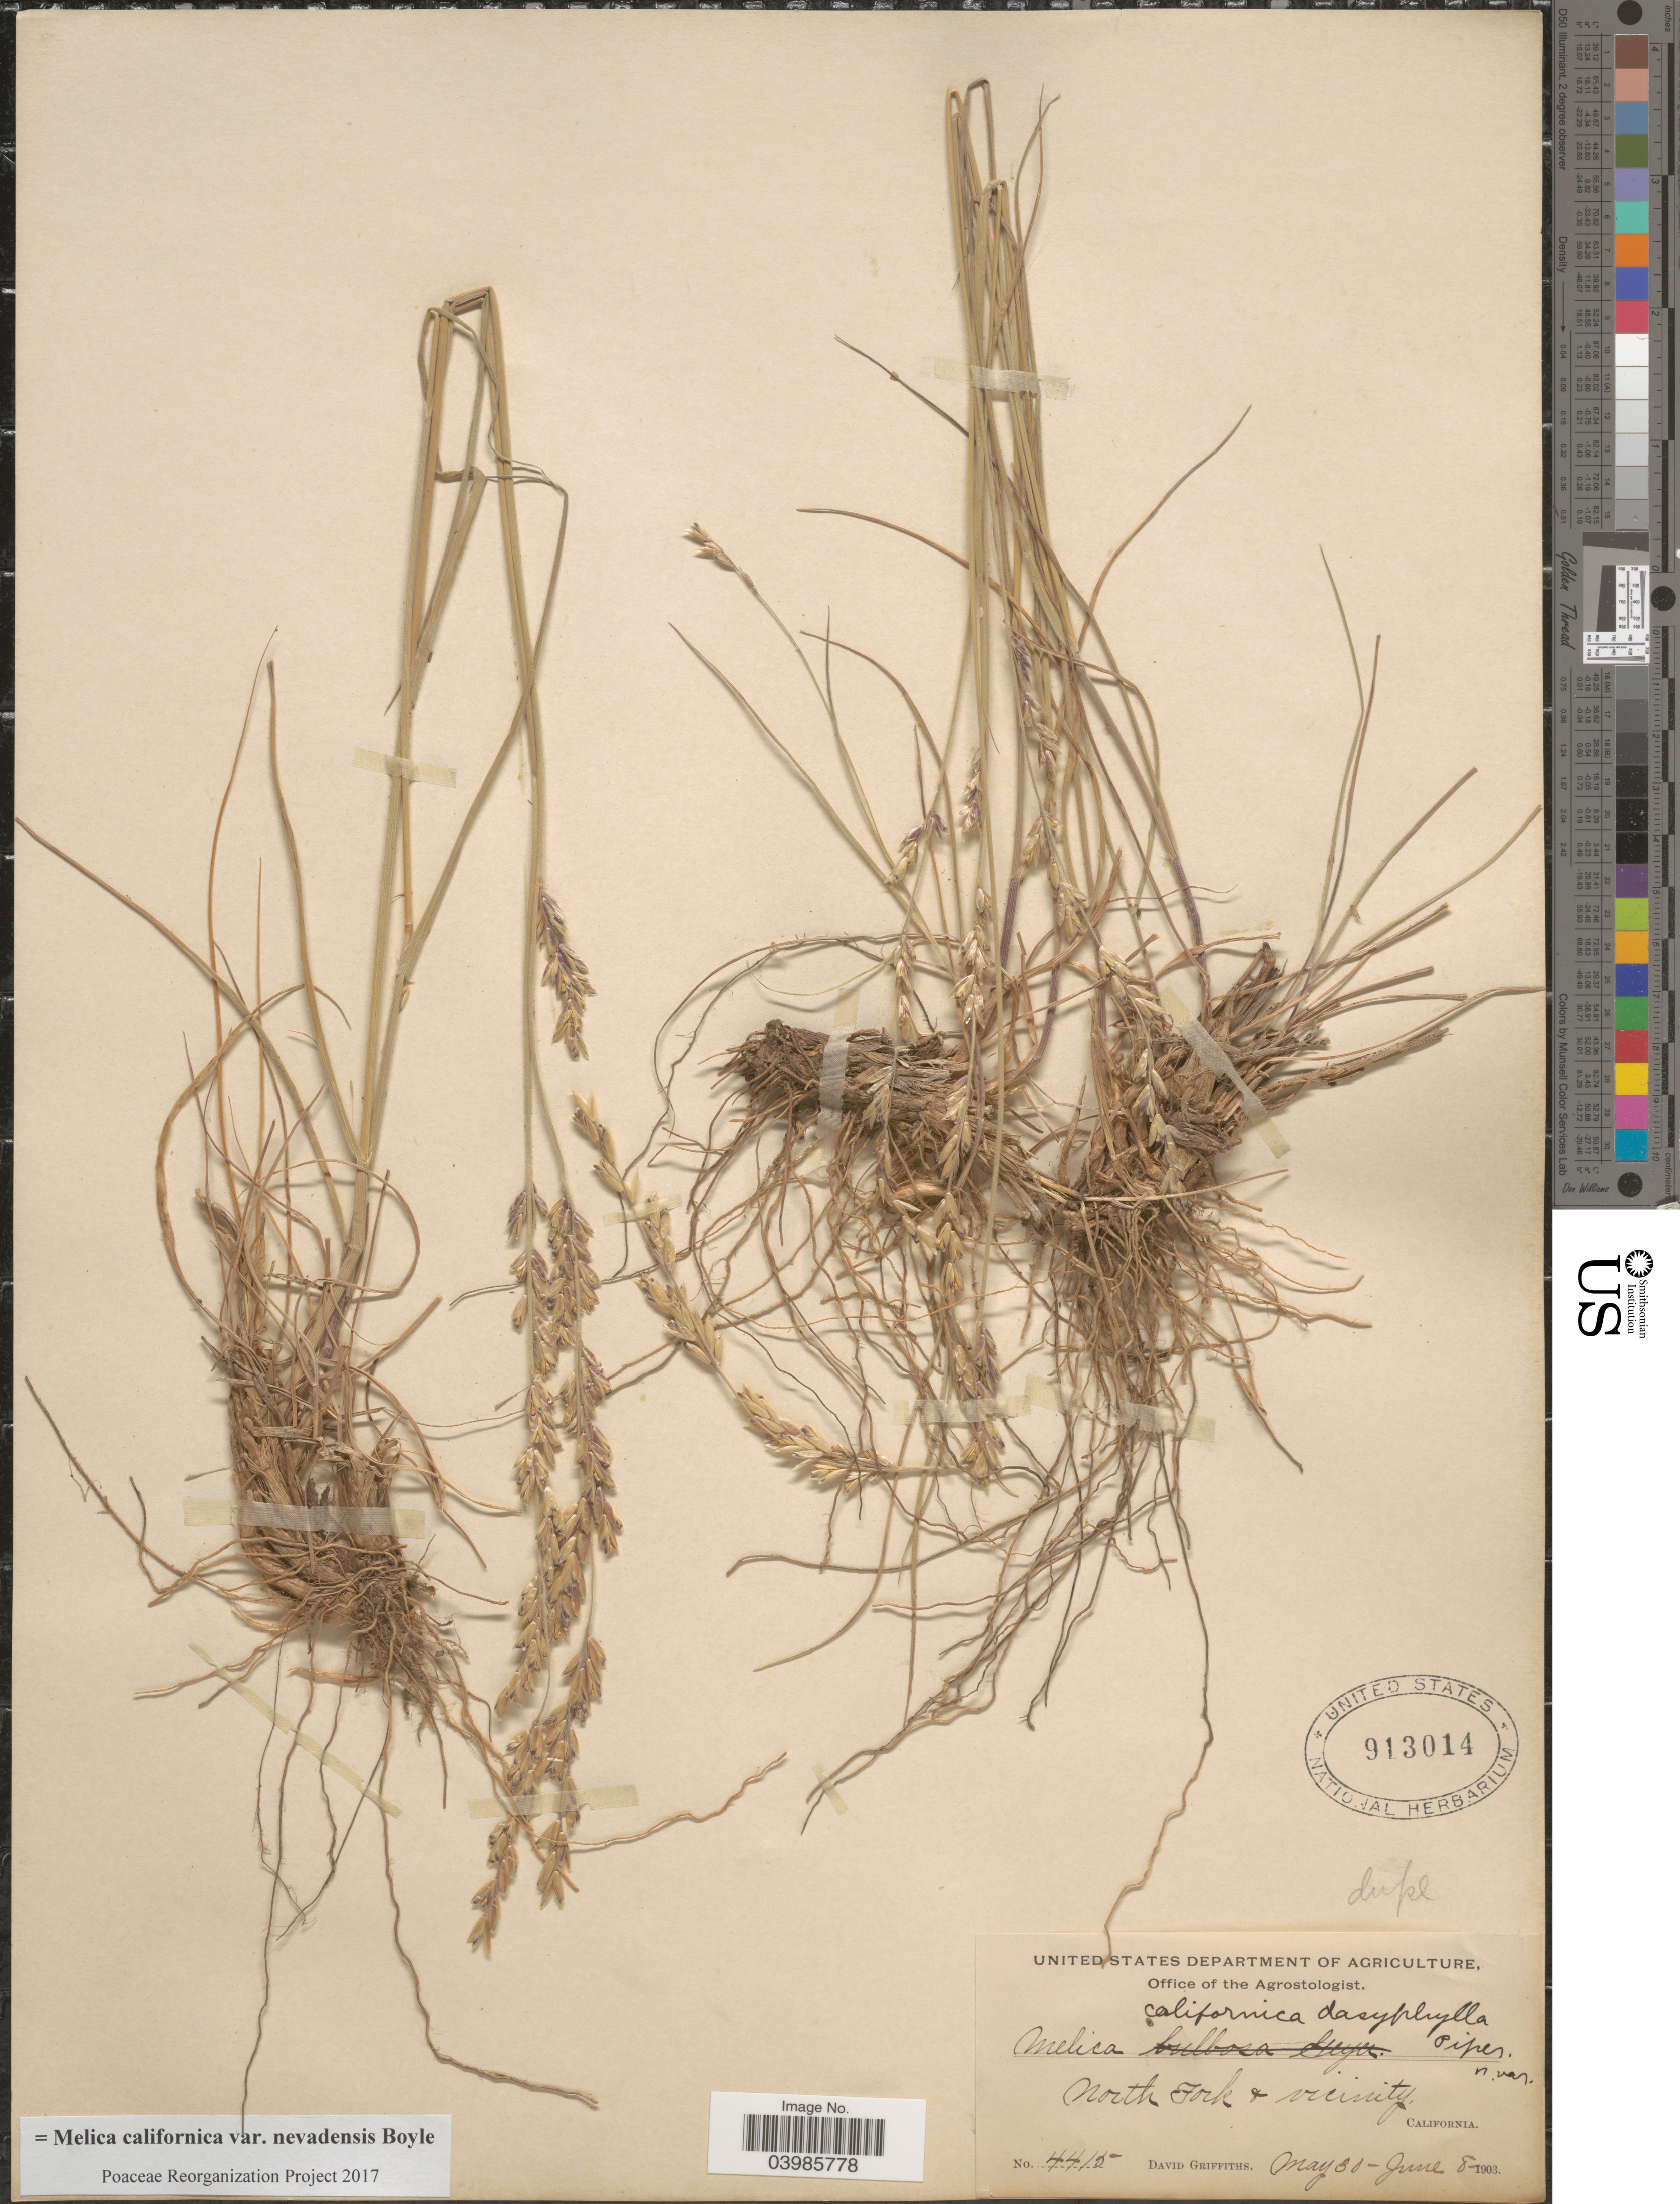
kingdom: Plantae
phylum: Tracheophyta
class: Liliopsida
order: Poales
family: Poaceae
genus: Melica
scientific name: Melica californica var. nevadensis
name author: Boyle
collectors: D. Griffiths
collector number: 4415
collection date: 1903-05-30/1903-06-08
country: United States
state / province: California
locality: North Fork & vicinity .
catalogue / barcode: US 913014